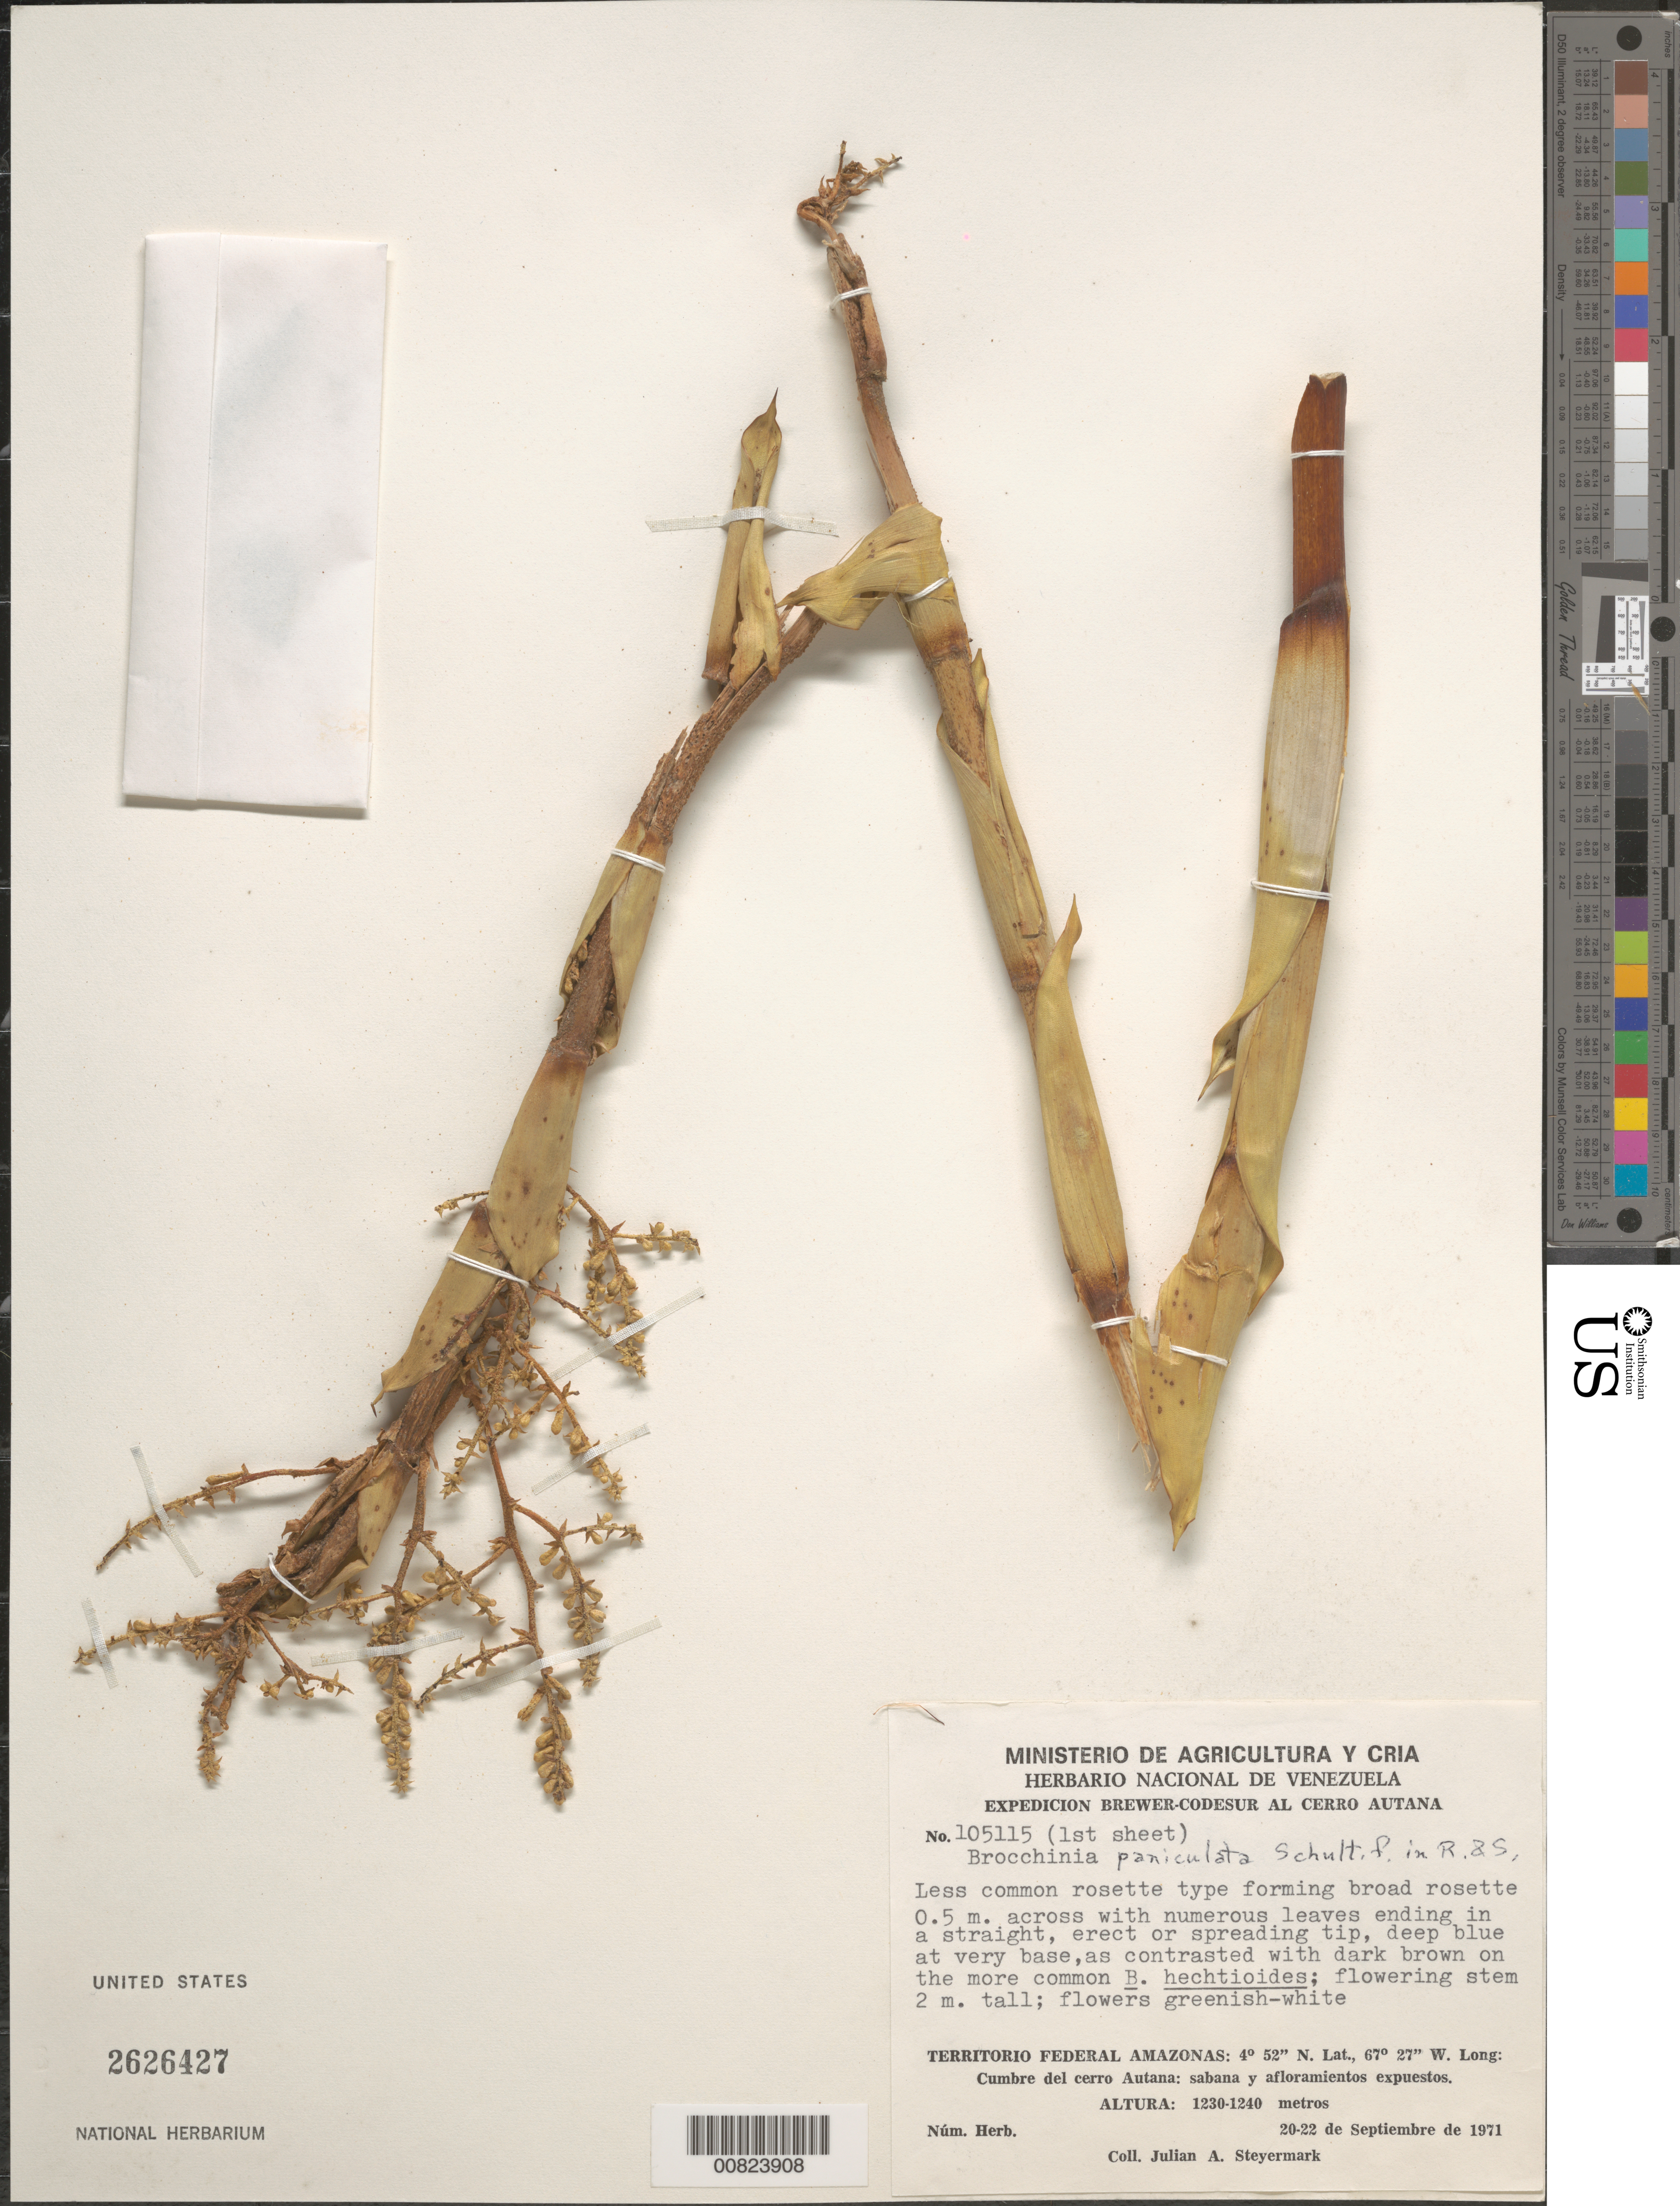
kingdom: Plantae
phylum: Tracheophyta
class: Liliopsida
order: Poales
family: Bromeliaceae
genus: Brocchinia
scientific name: Brocchinia paniculata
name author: Schult. f.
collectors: J. Steyermark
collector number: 105115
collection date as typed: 20-Sep-71 to 22-Sep-71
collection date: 1971-09-20/1971-09-22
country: Venezuela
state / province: Amazonas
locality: Cerro Autana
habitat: Sabana y afloramientos expuestos, en cumbre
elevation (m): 1230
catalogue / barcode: US 2626427